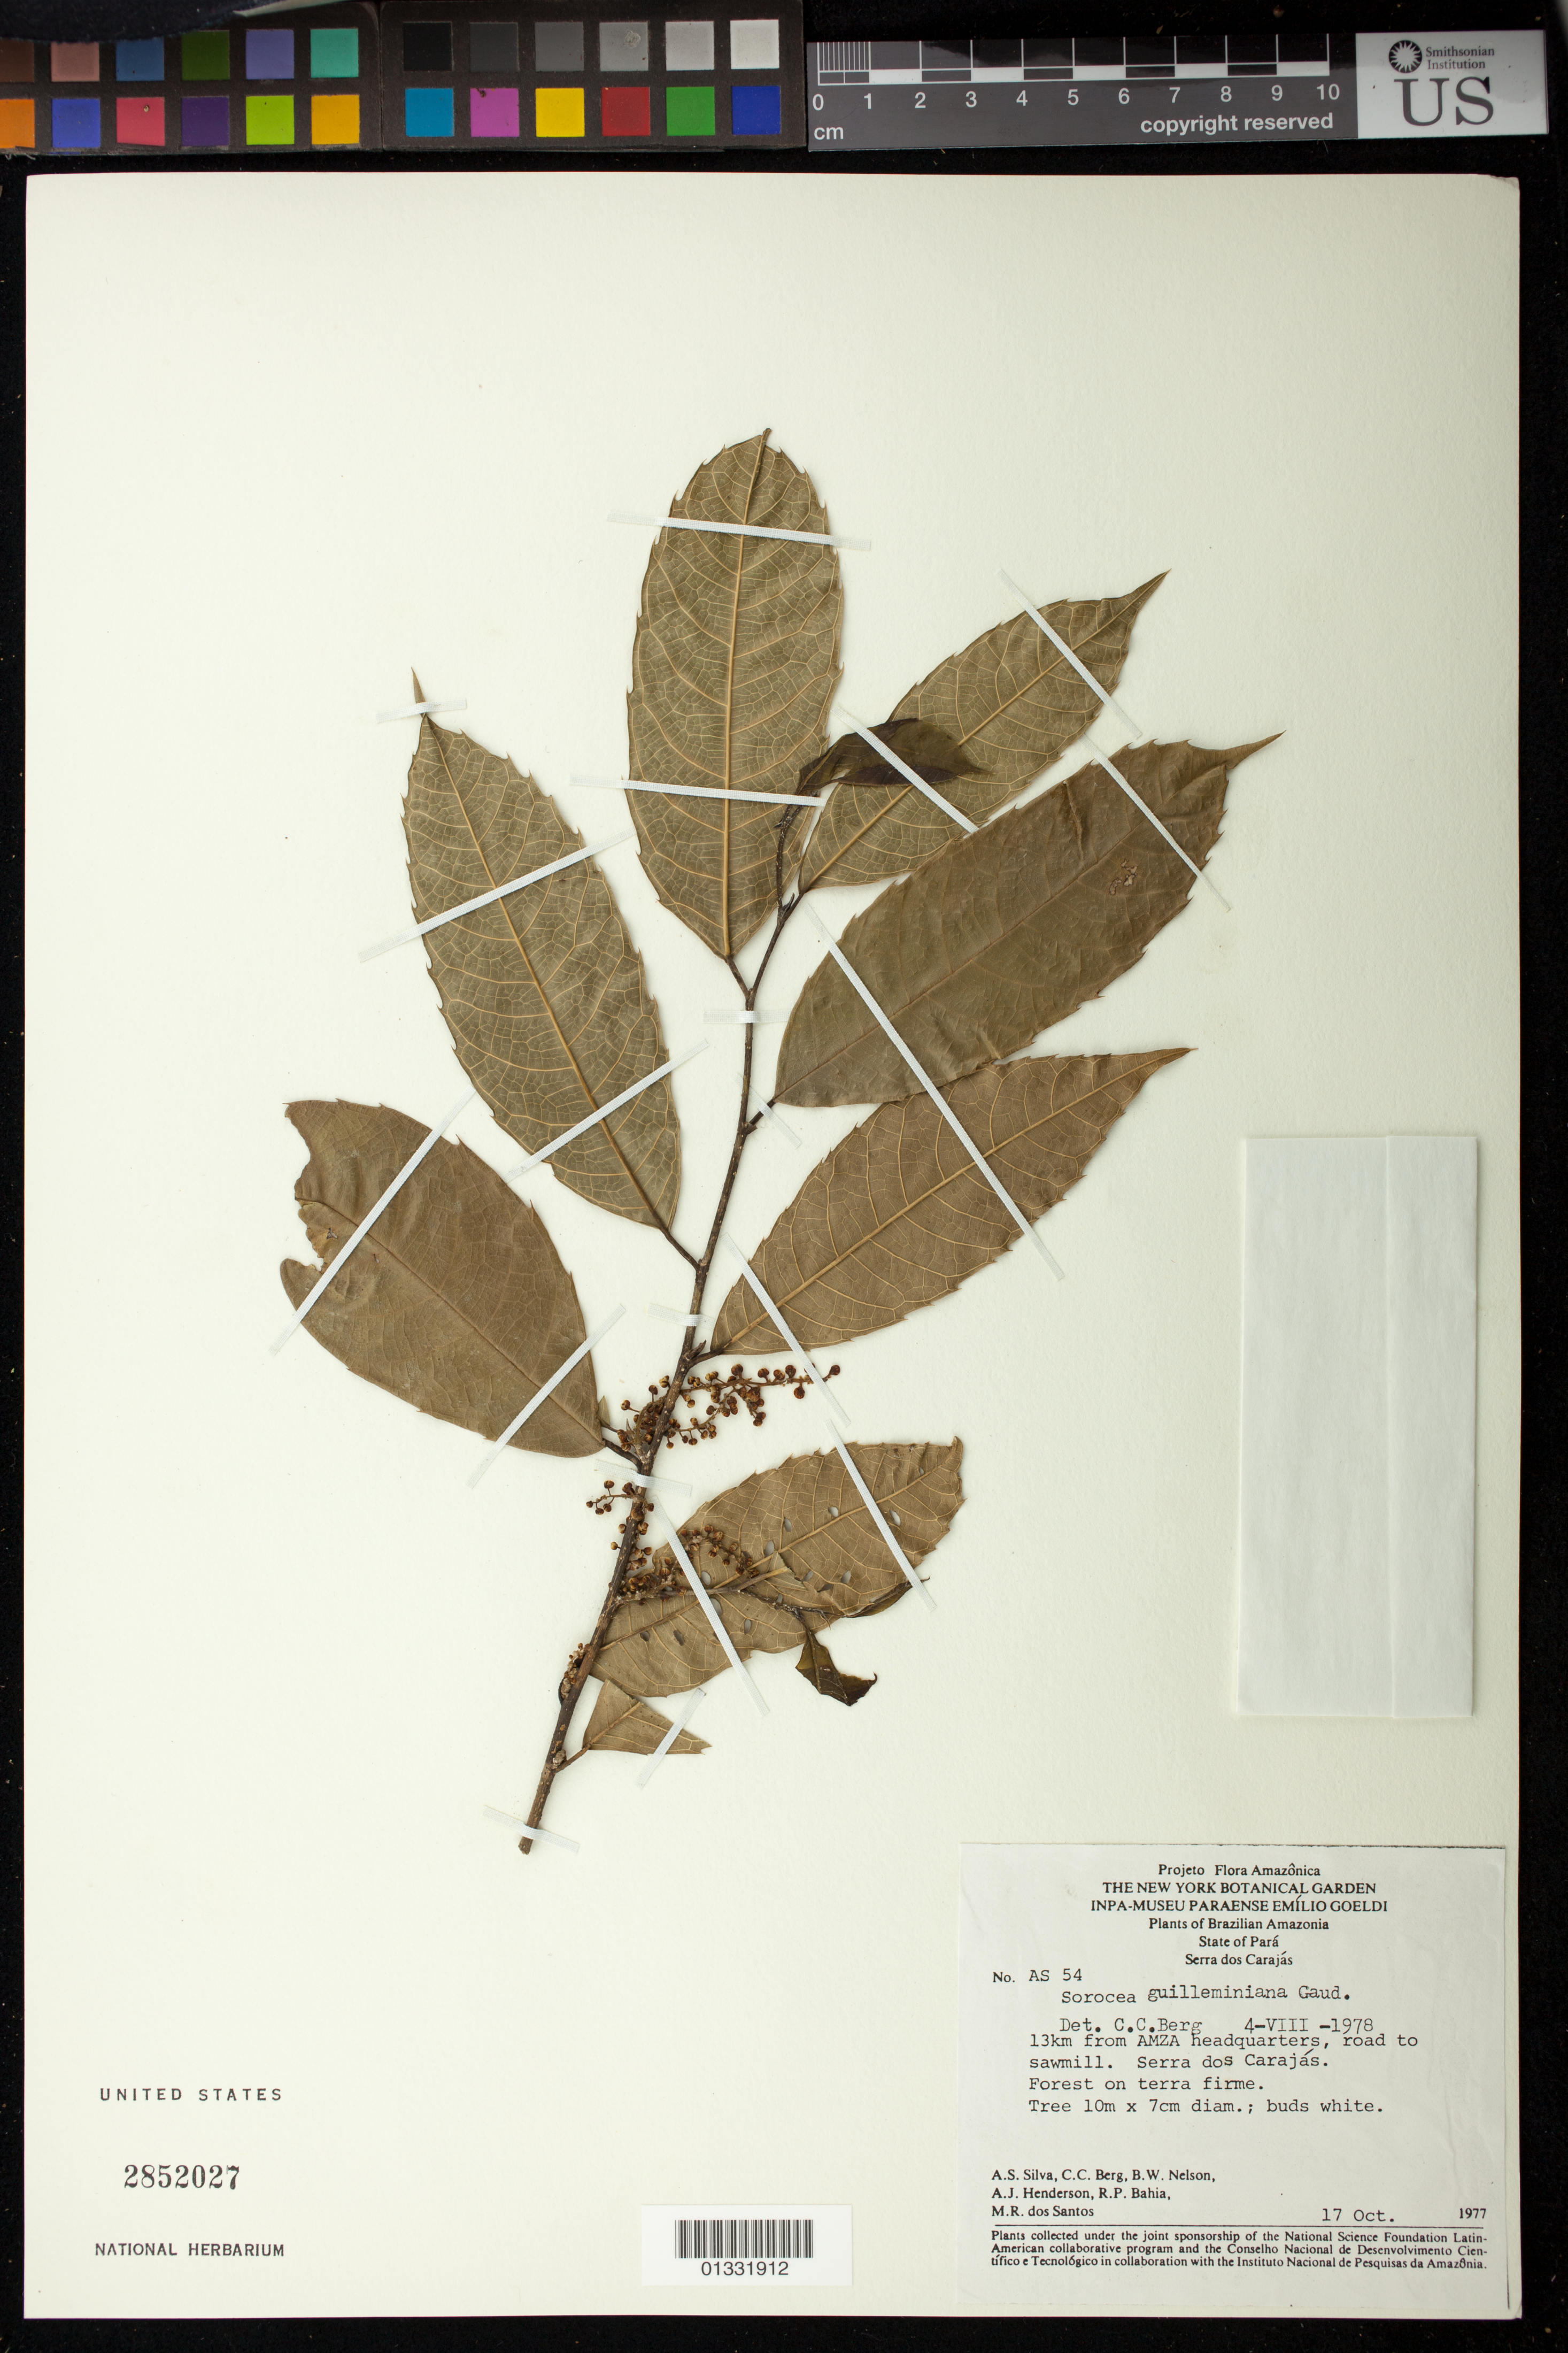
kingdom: Plantae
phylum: Tracheophyta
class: Magnoliopsida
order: Rosales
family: Moraceae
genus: Sorocea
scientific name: Sorocea guilleminiana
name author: Gaudich.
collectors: A. S. Silva, C. C. Berg, B. W. Nelson, A. J. Henderson, R. P. Bahia & M. R. Santos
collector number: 54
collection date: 1977-10-17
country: Brazil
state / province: Pará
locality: Serra dos Carajás. 13 km from AMZA headquarters, road to sawmill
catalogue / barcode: US 2852027